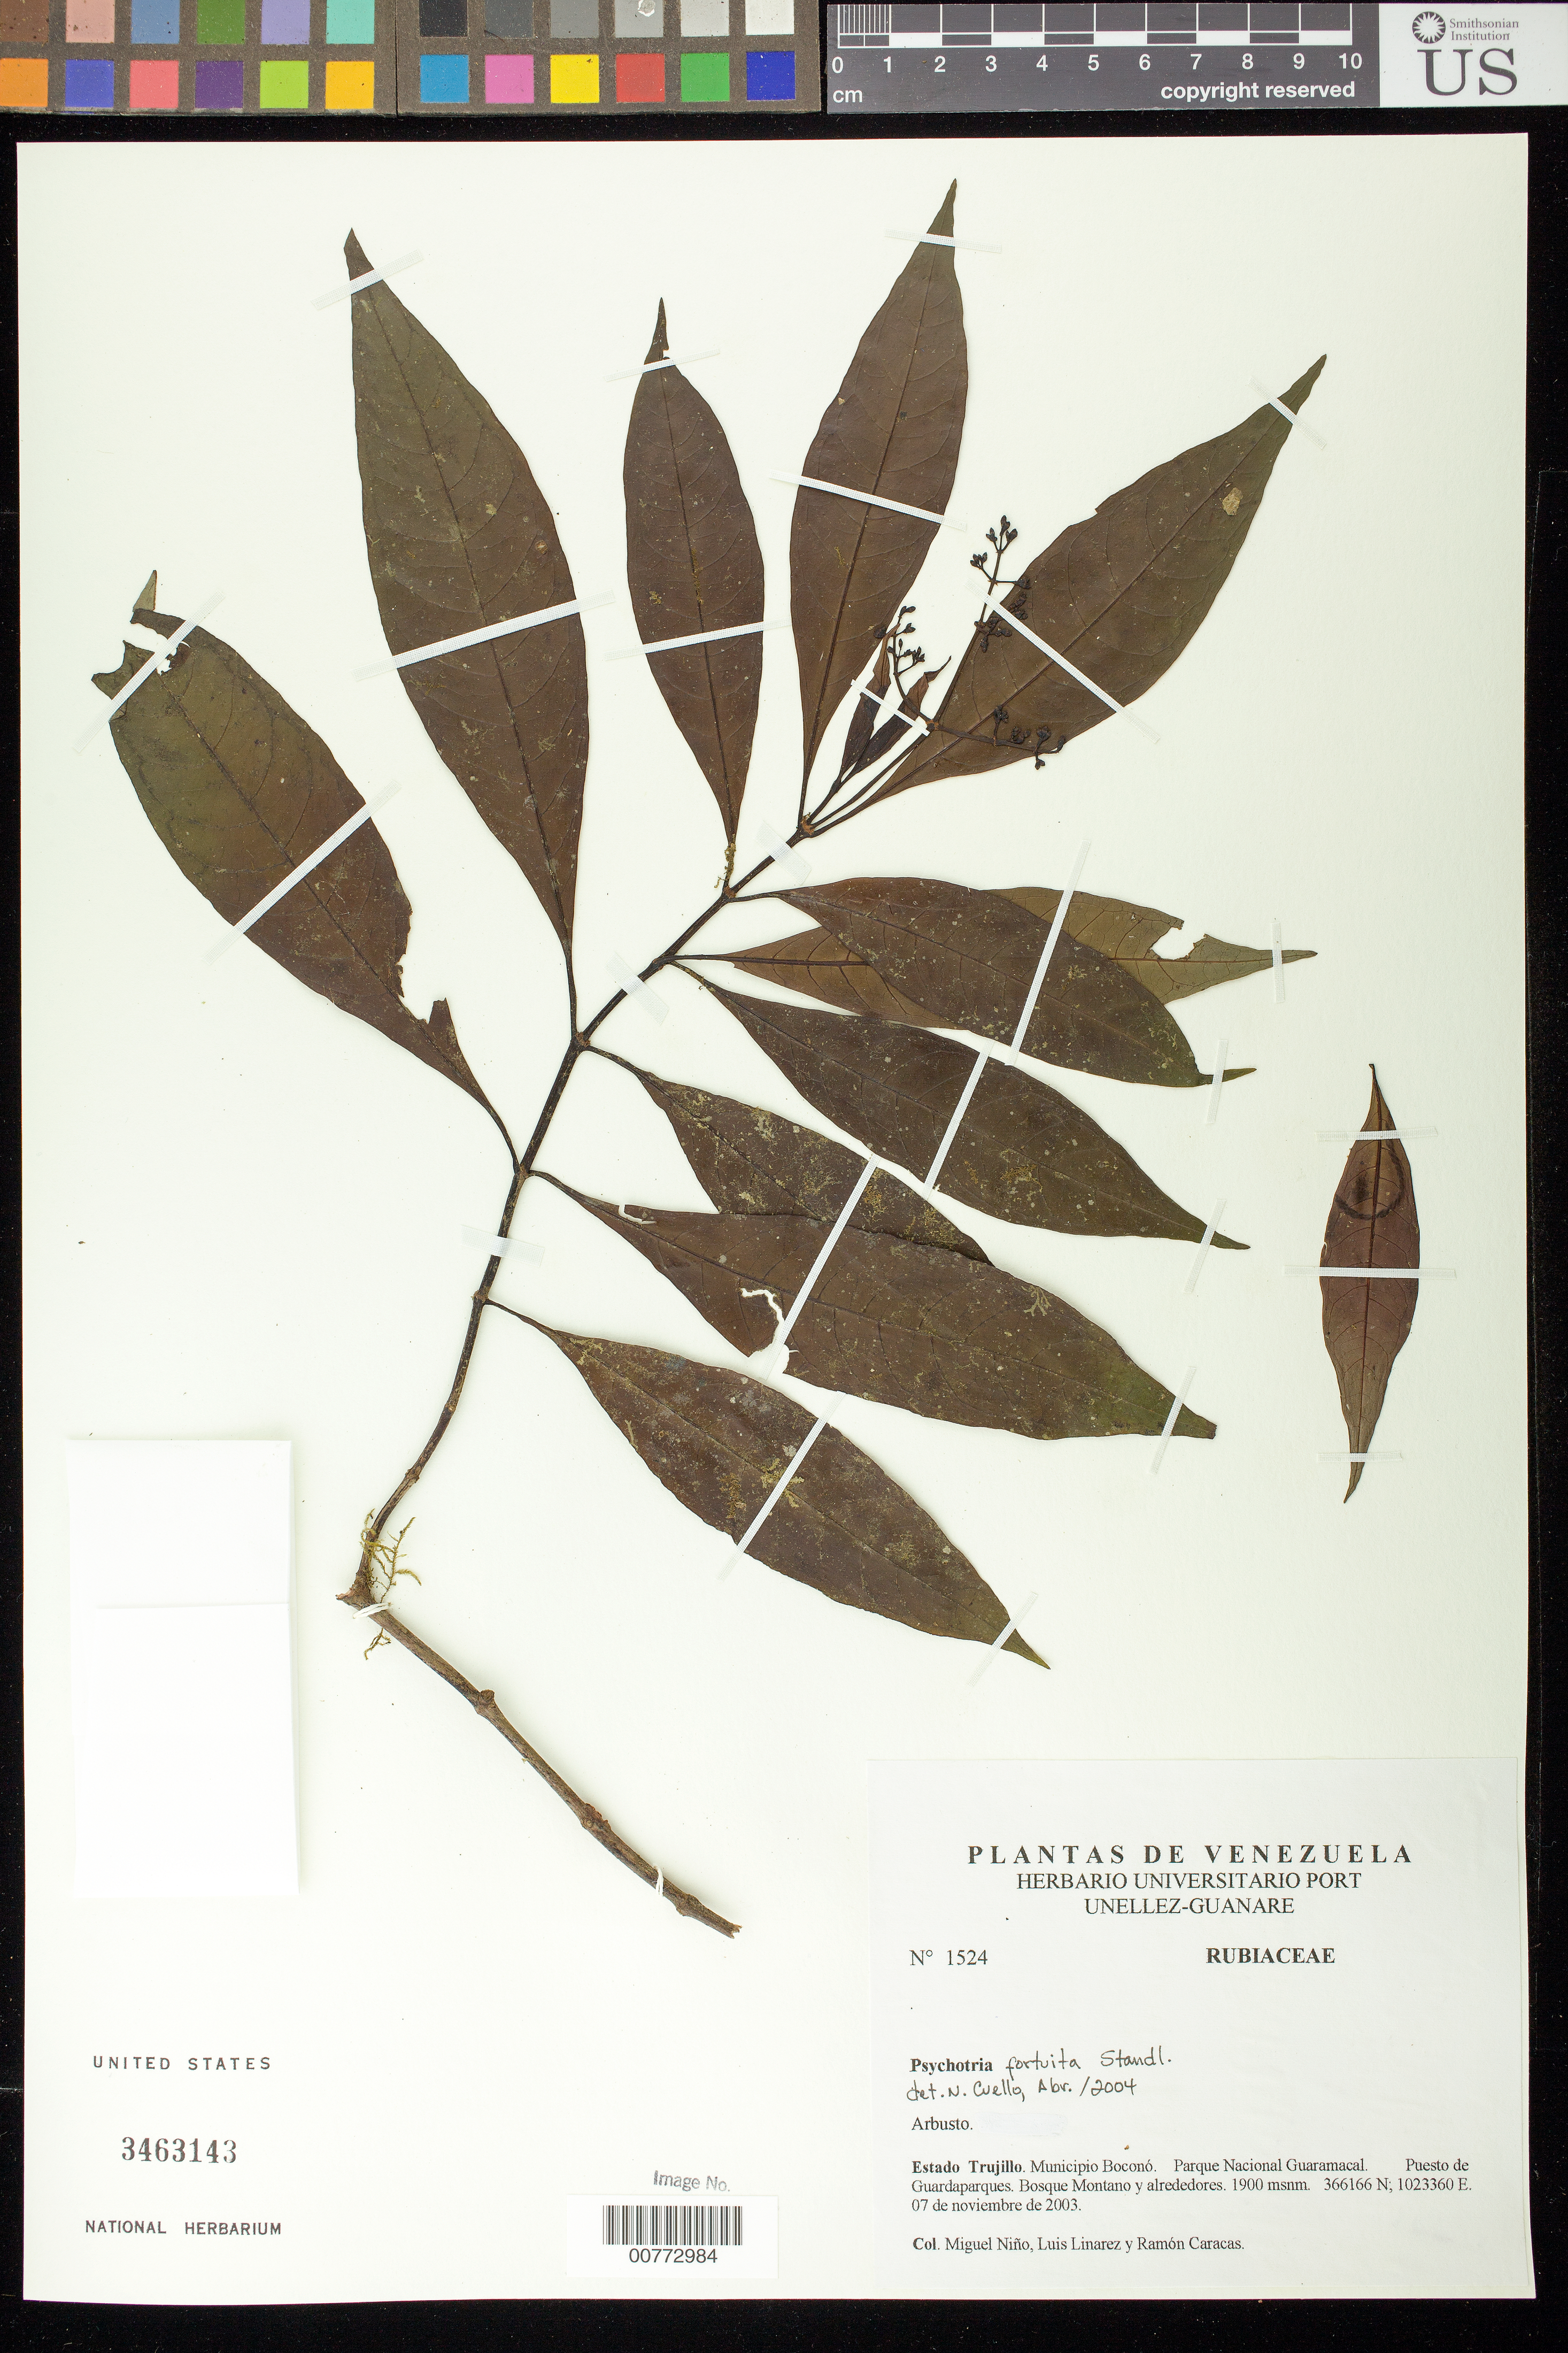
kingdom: Plantae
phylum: Tracheophyta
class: Magnoliopsida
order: Gentianales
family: Rubiaceae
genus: Psychotria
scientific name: Psychotria fortuita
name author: Standl.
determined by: Cuello, Nidia L.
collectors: S. M. Niño, L. Linárez & R. Caracas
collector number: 1524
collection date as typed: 07 Nov 2003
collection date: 2003-11-07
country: Venezuela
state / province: Trujillo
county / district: Boconó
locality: Parque Nacional Guaramacal. Puesto de Guardaparques.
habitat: Bosque montano y alrededores.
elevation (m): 1900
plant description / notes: PORT, US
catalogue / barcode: US 3463143